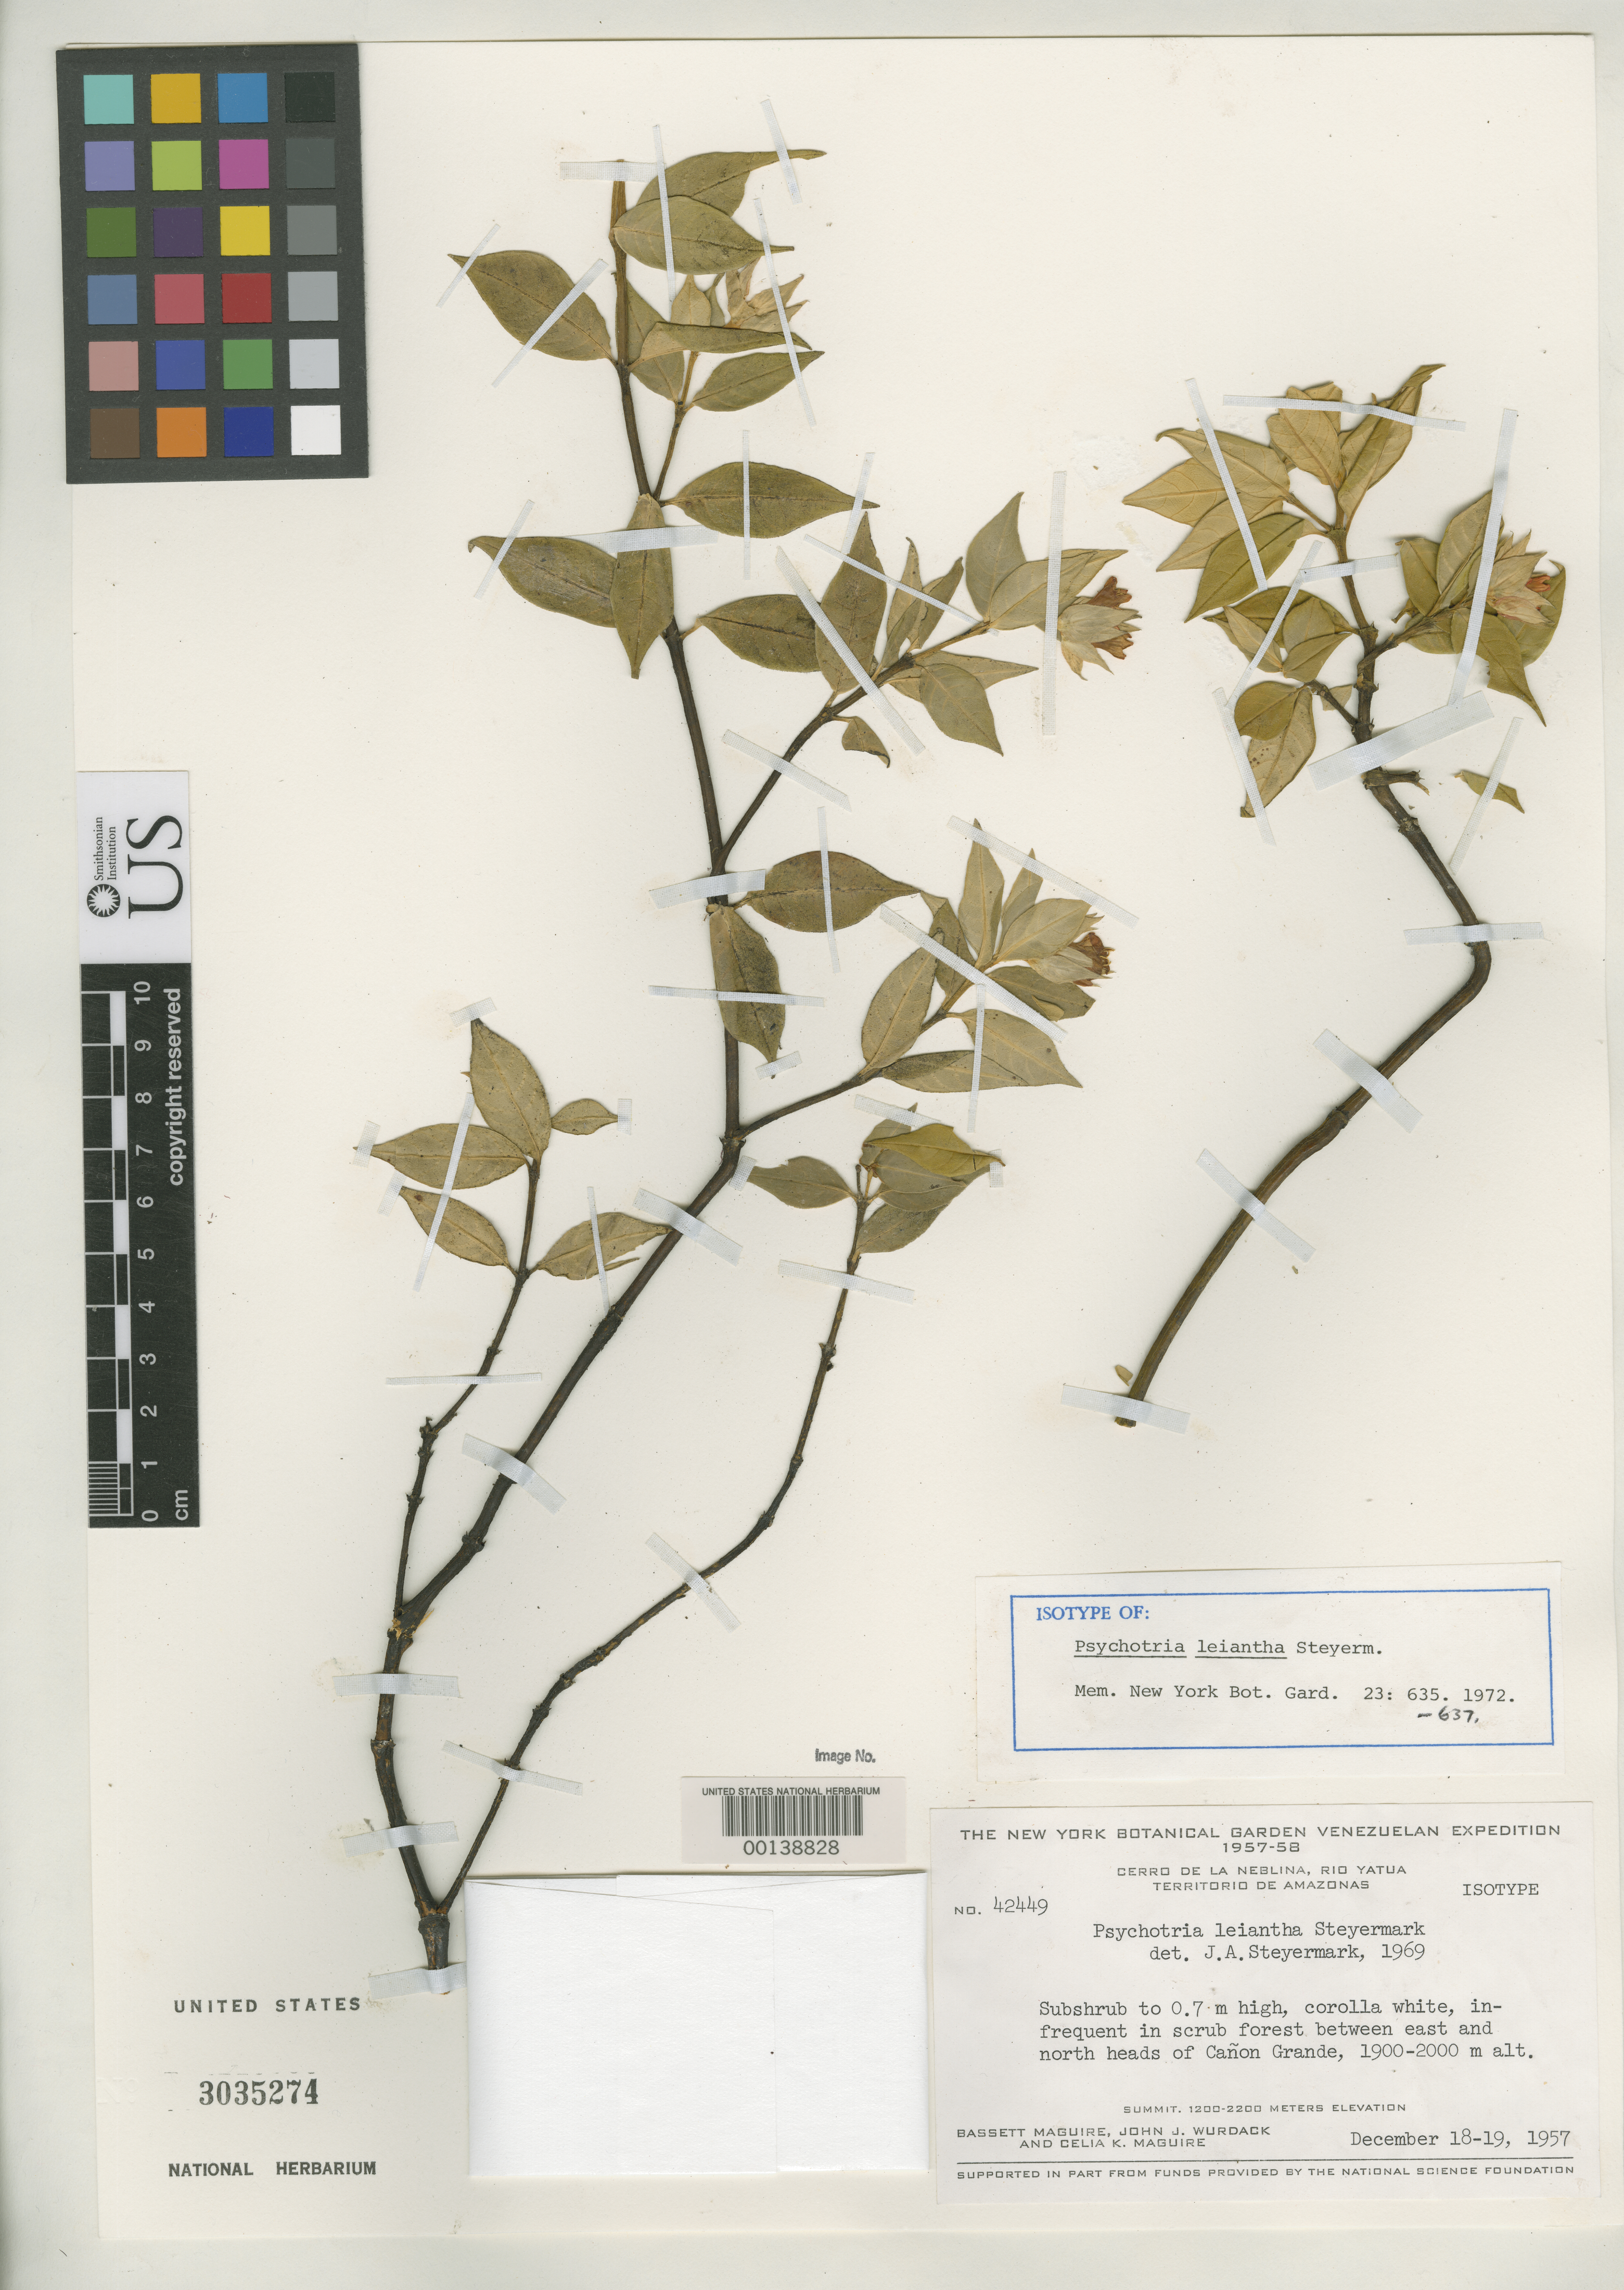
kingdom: Plantae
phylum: Tracheophyta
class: Magnoliopsida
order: Gentianales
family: Rubiaceae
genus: Psychotria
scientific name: Psychotria leiantha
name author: Steyerm.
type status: Isotype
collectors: B. Maguire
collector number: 42449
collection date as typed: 18 Dec 1957 to 19 Dec 1957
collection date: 1957-12-18/1957-12-19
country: Venezuela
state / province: Amazonas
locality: Cerro de La Neblina, Rio Yatua, Canon Grande.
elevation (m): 1900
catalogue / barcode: US 3035274